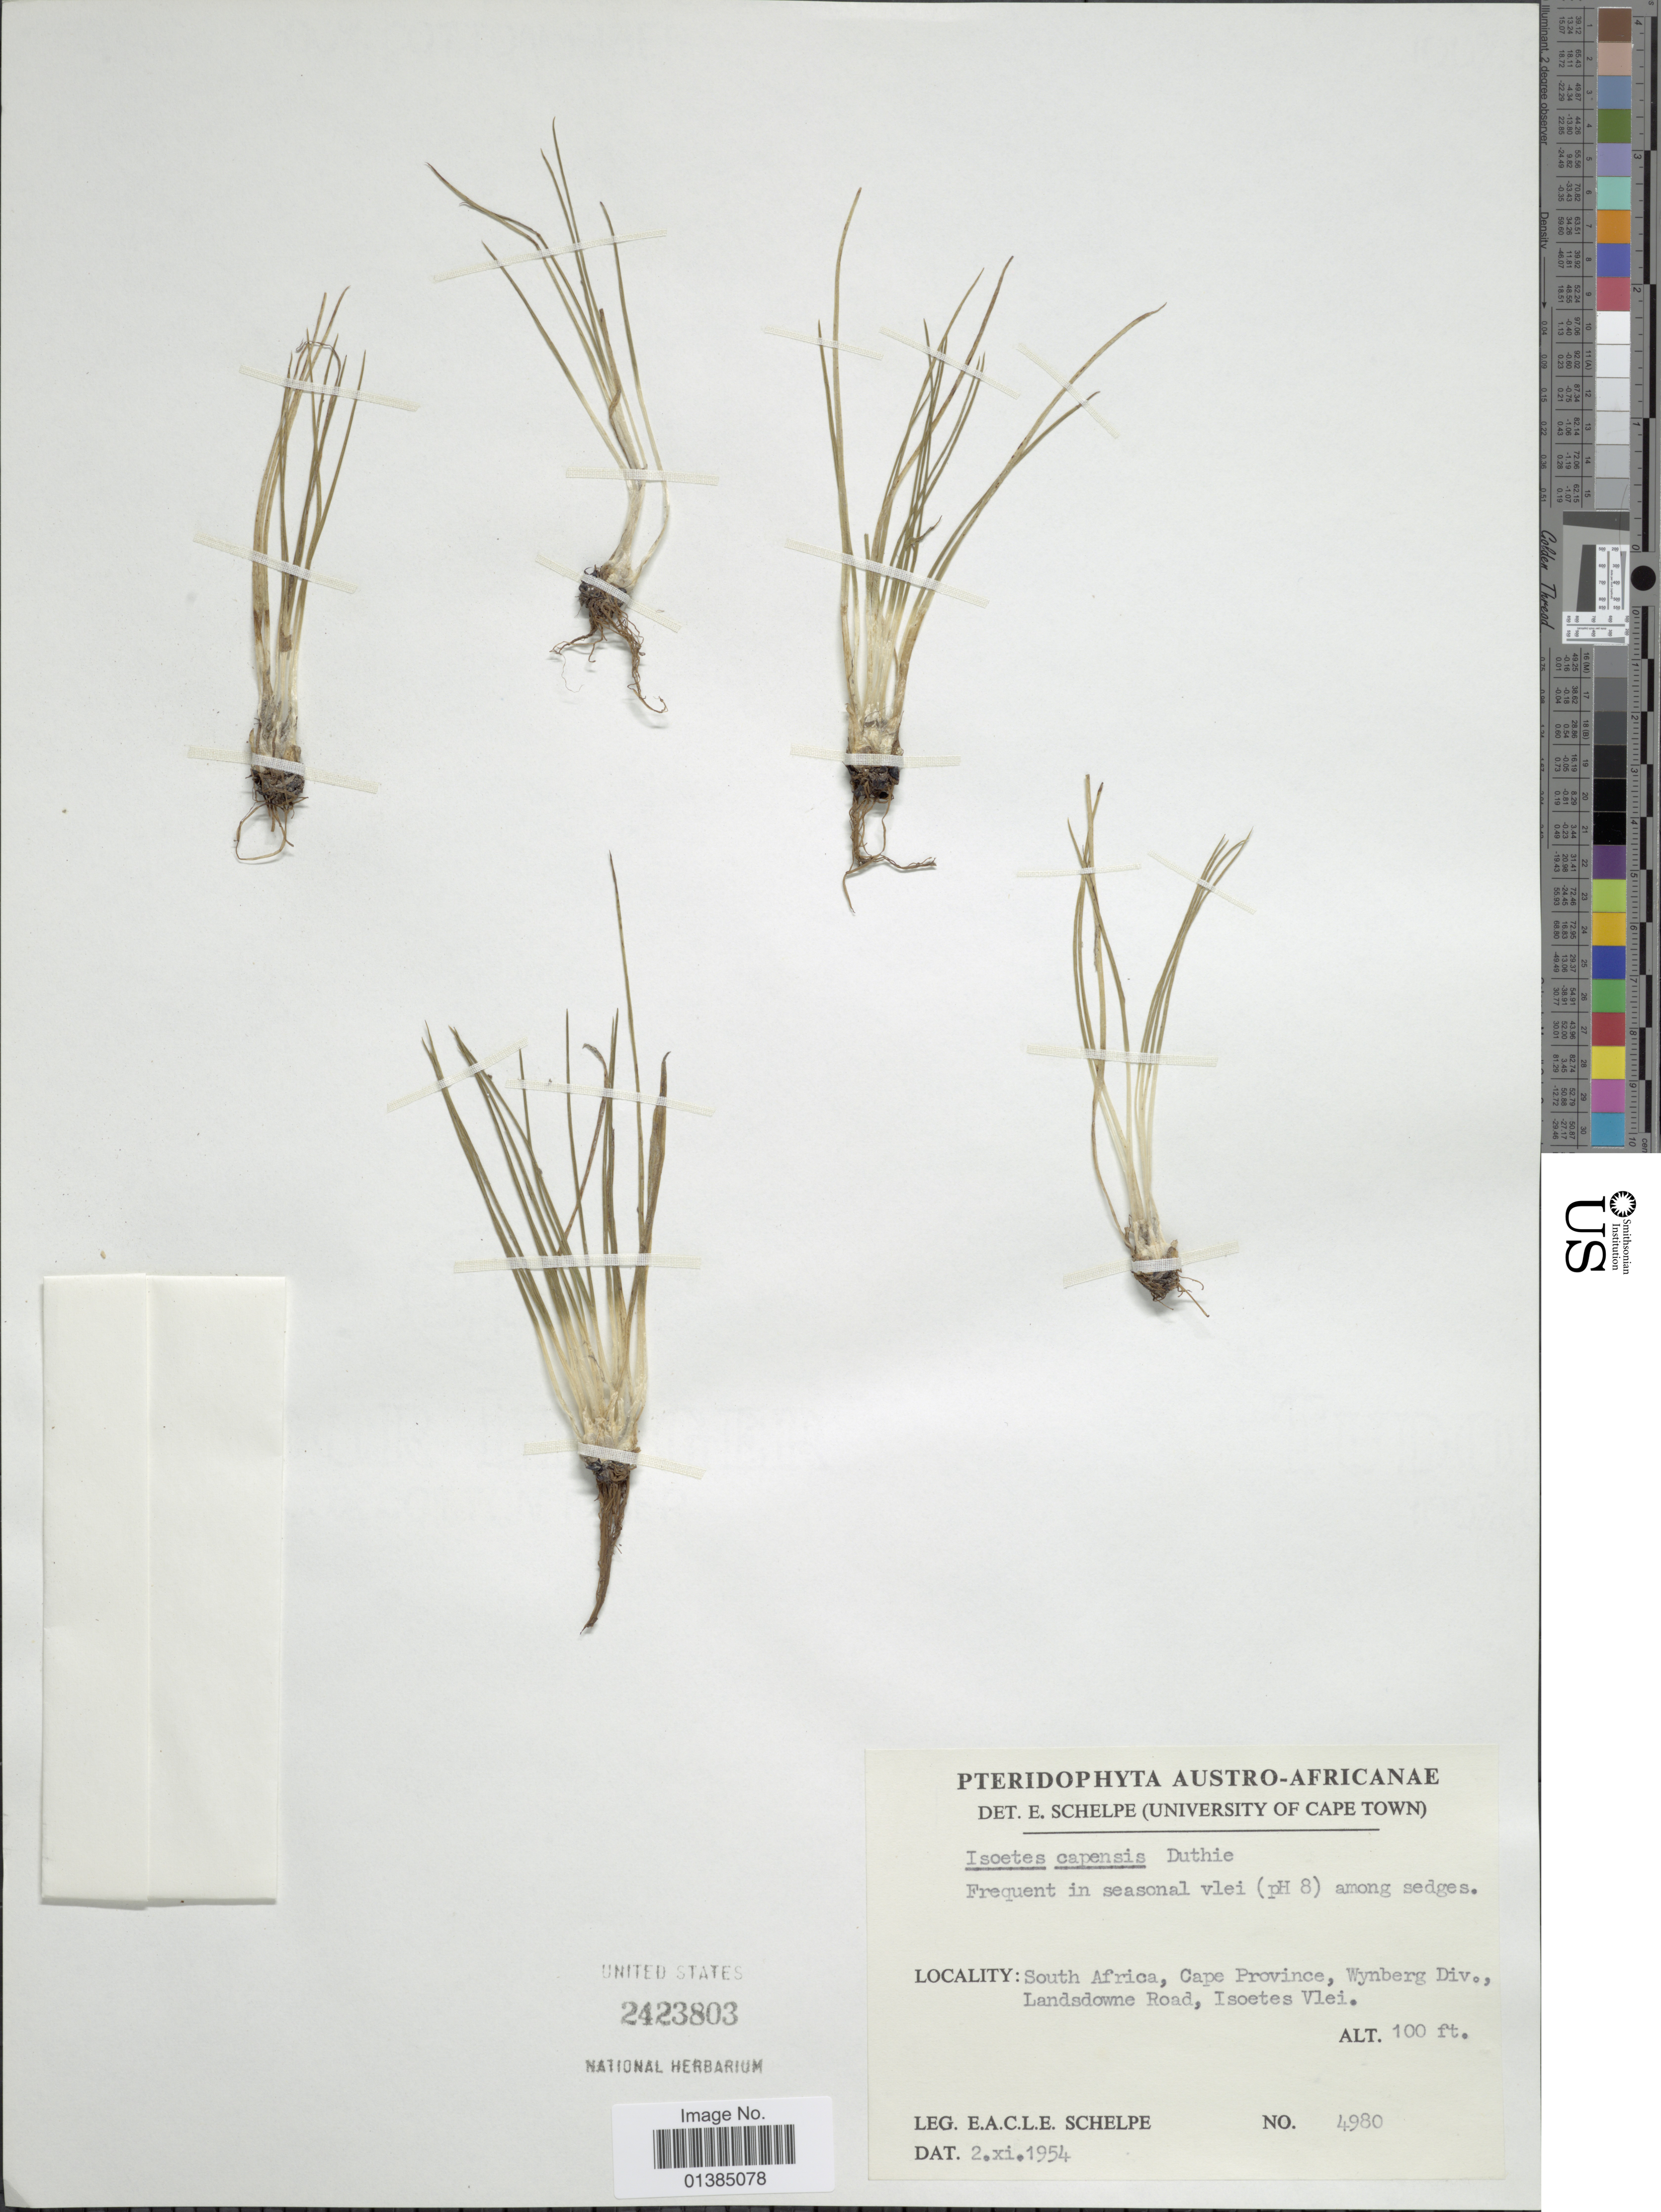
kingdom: Plantae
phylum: Tracheophyta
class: Lycopodiopsida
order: Isoetales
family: Isoetaceae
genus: Isoetes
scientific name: Isoetes histrix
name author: Bory & Durieu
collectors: E. A. C. L. E. Schelpe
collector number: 4980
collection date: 1954-11-02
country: South Africa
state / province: Western Cape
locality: Wynberg Div., Landsdowne Road, Isoetes Vlei.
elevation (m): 30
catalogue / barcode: US 2423803